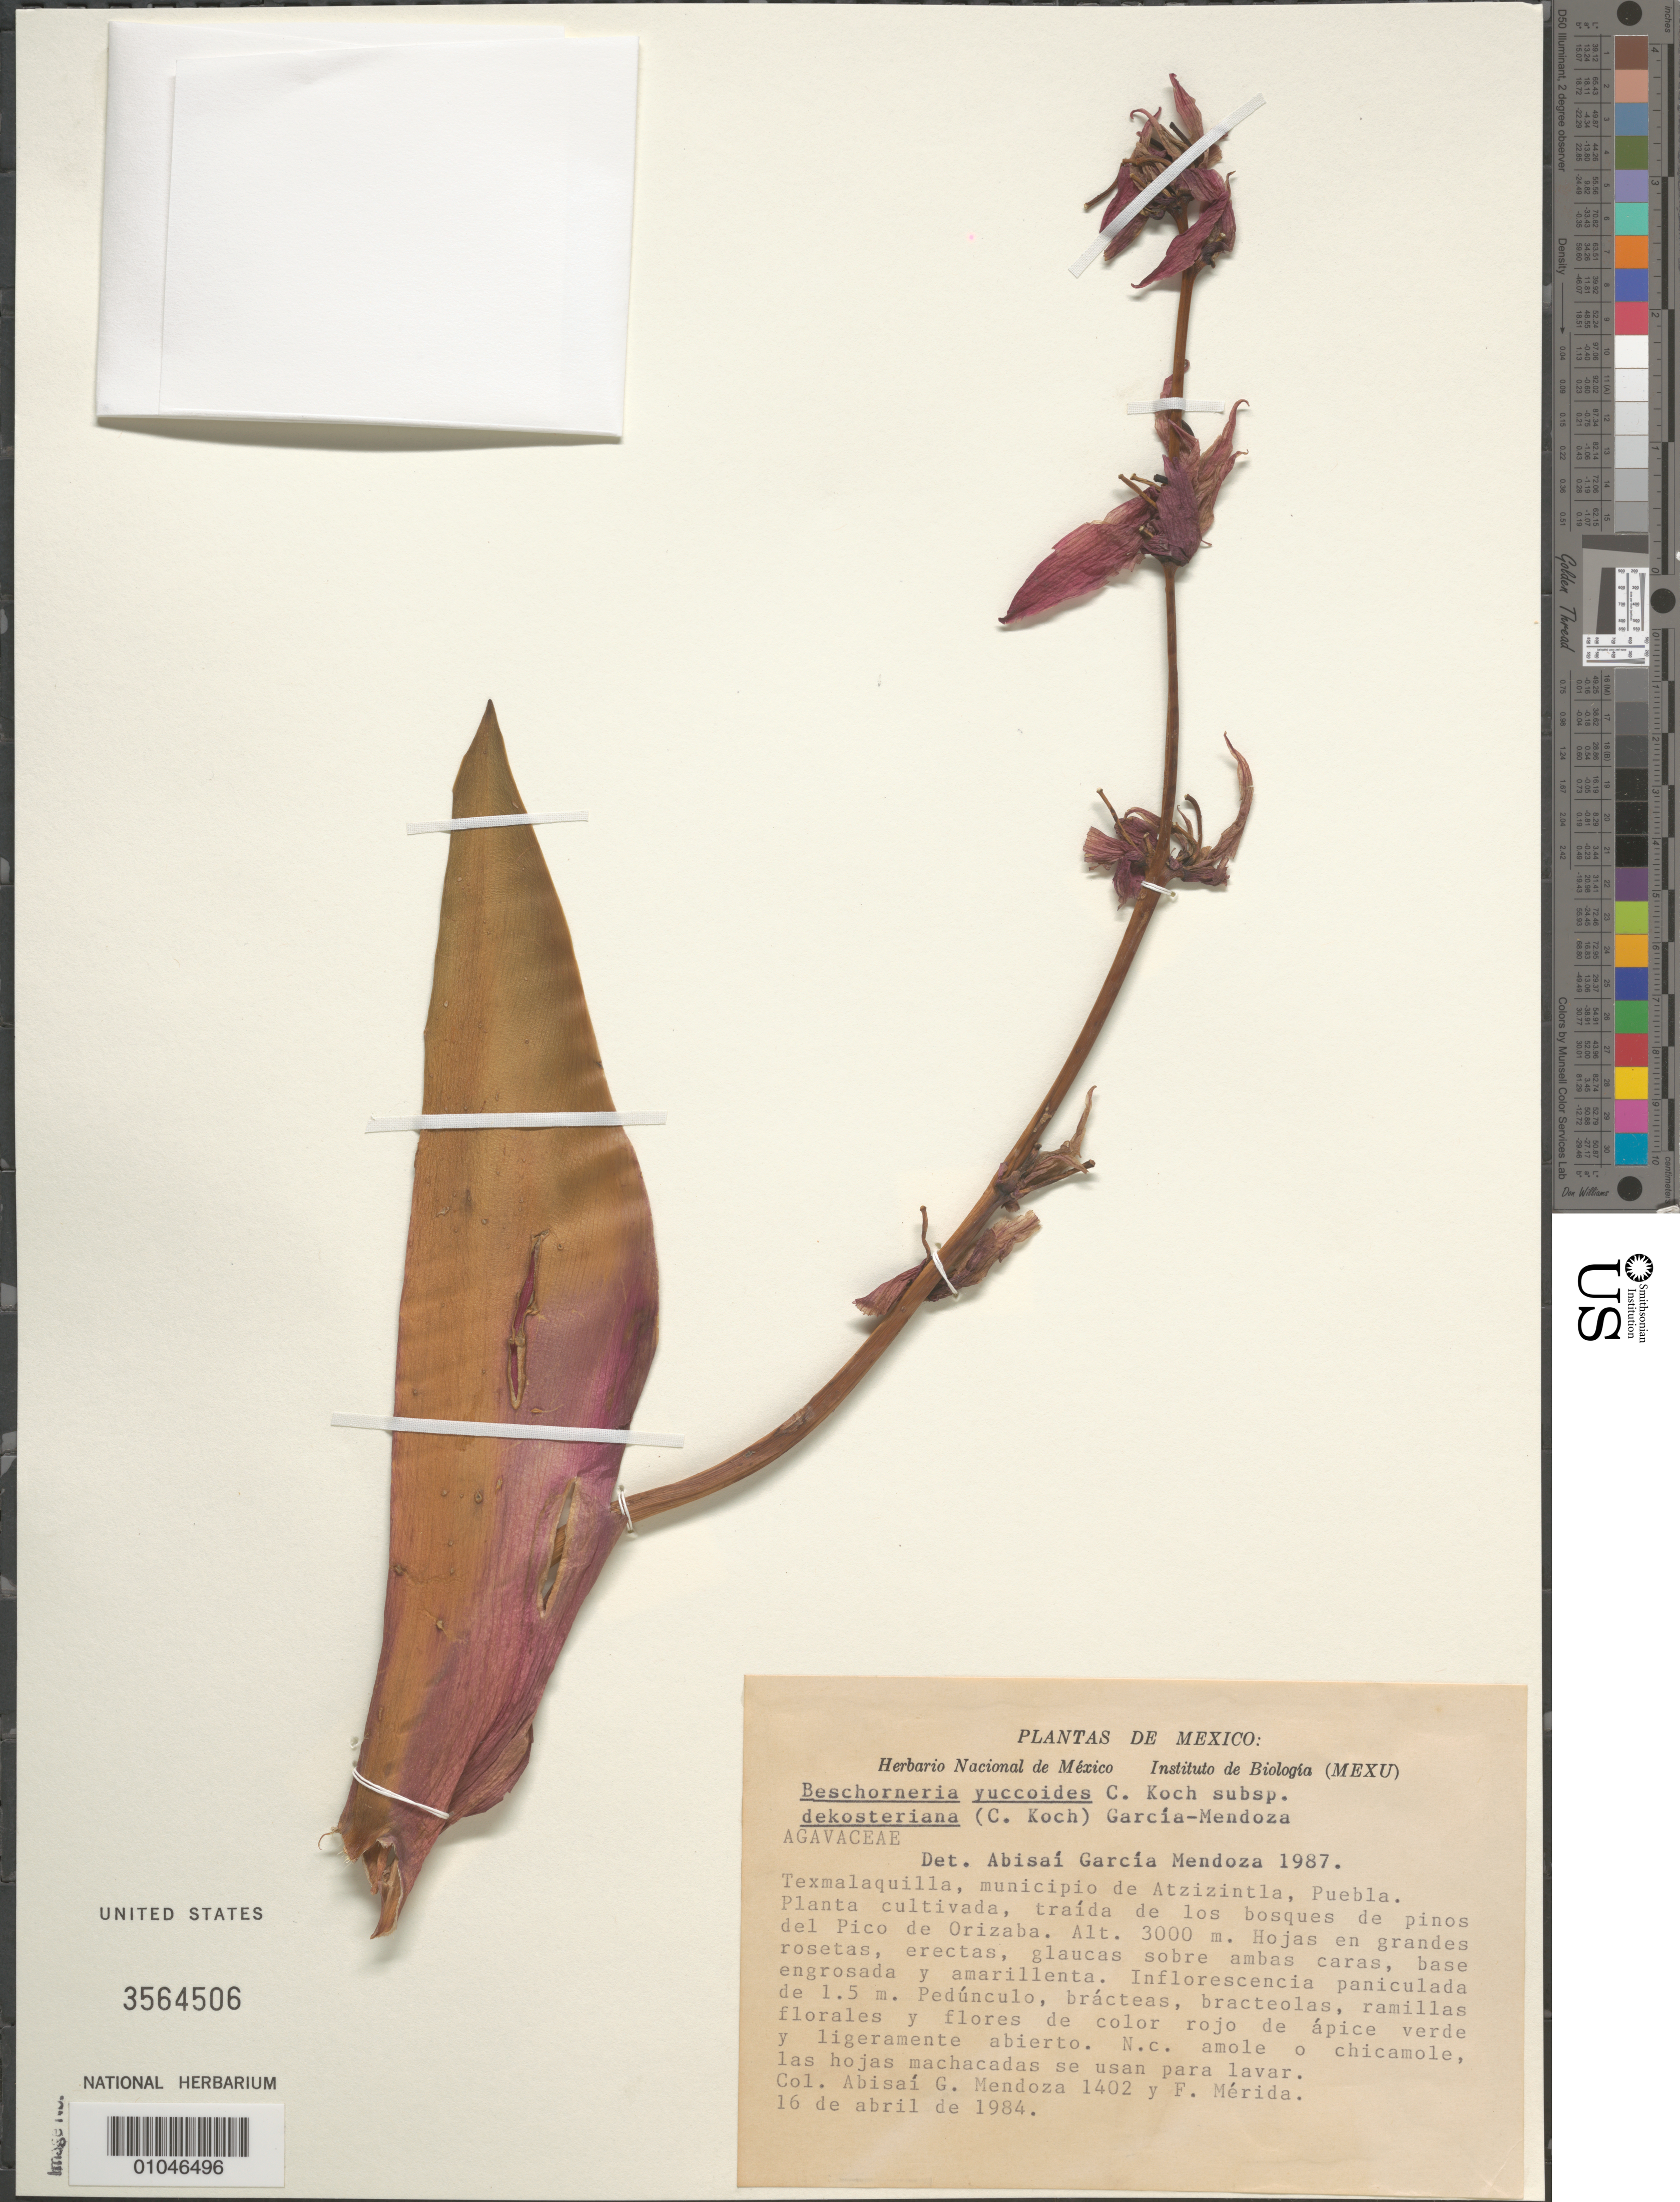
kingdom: Plantae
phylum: Tracheophyta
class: Liliopsida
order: Asparagales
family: Asparagaceae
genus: Beschorneria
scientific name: Beschorneria yuccoides subsp. dekosteriana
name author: (K. Koch) García-Mend.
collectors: A. García-Mendoza & F. Merida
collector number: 1402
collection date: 1984-04-16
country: Mexico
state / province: Puebla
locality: Texmalaquilla, municipio de Atzizintla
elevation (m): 3000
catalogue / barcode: US 3564506